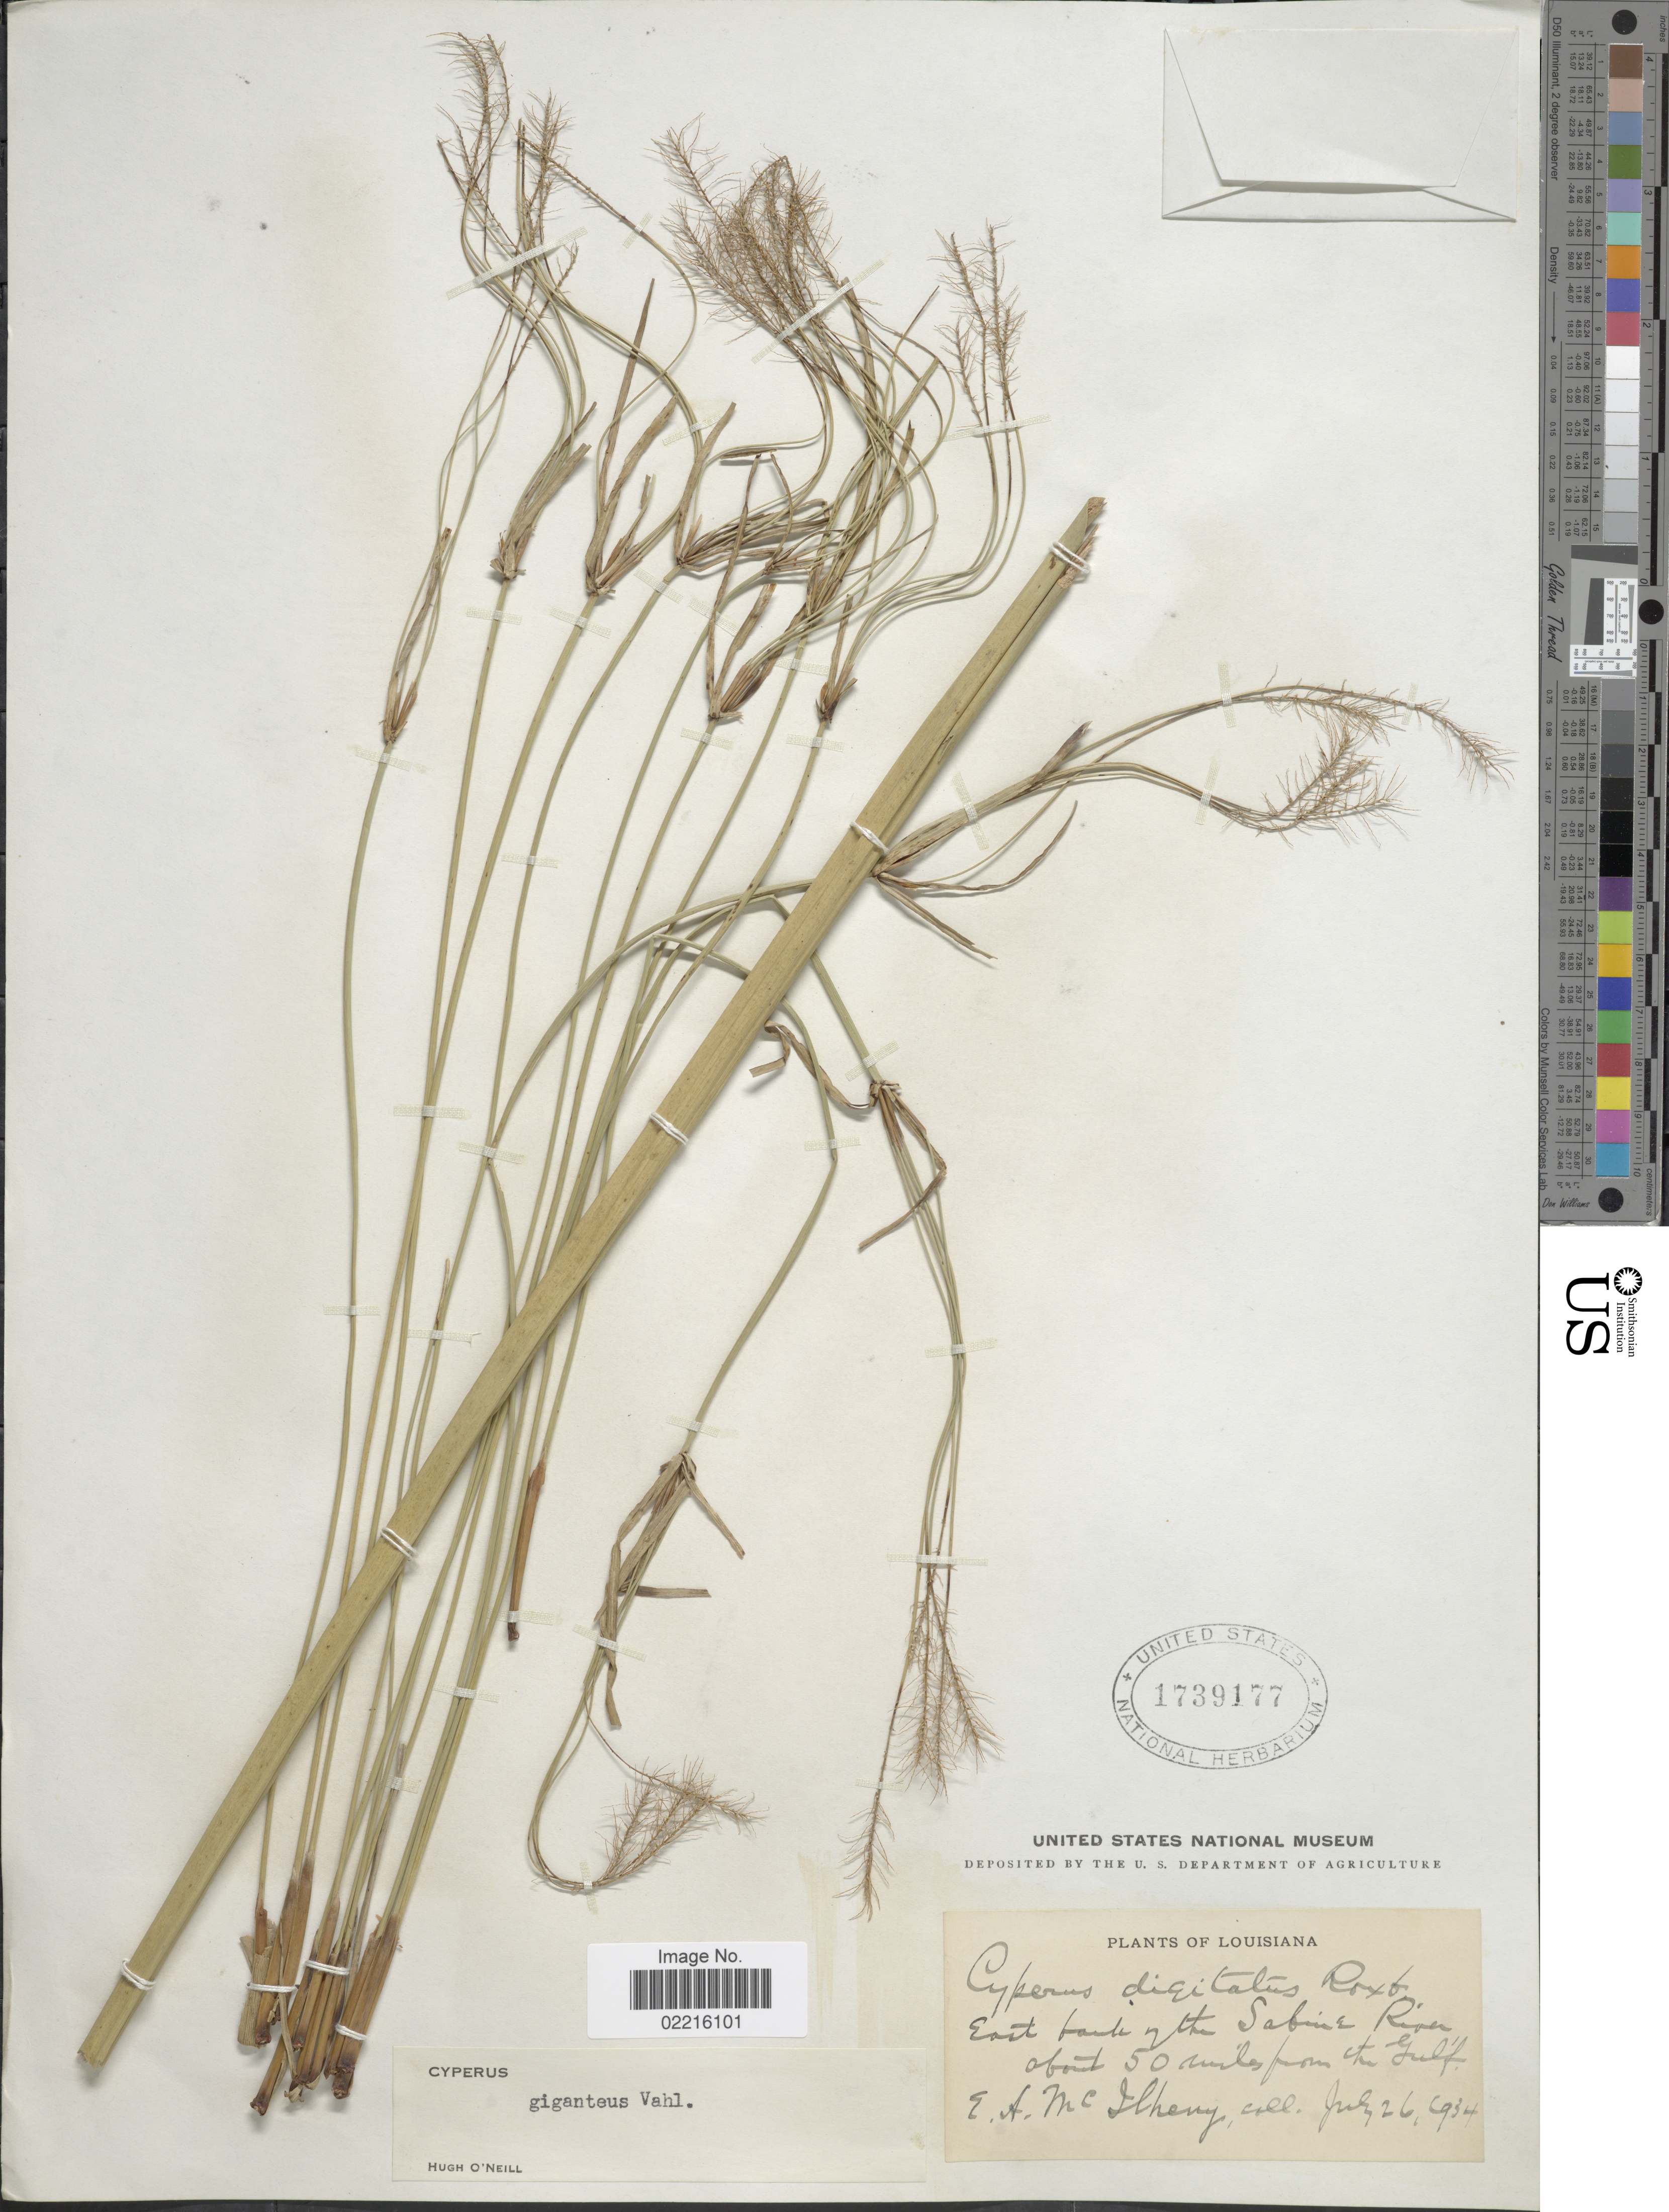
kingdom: Plantae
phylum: Tracheophyta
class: Liliopsida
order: Poales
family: Cyperaceae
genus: Cyperus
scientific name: Cyperus giganteus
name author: Vahl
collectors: E. McIlhenny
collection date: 1934-07-26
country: United States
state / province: Louisiana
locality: East banl of the Sabine River about 50 miles from the Gulf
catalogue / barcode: US 1739177